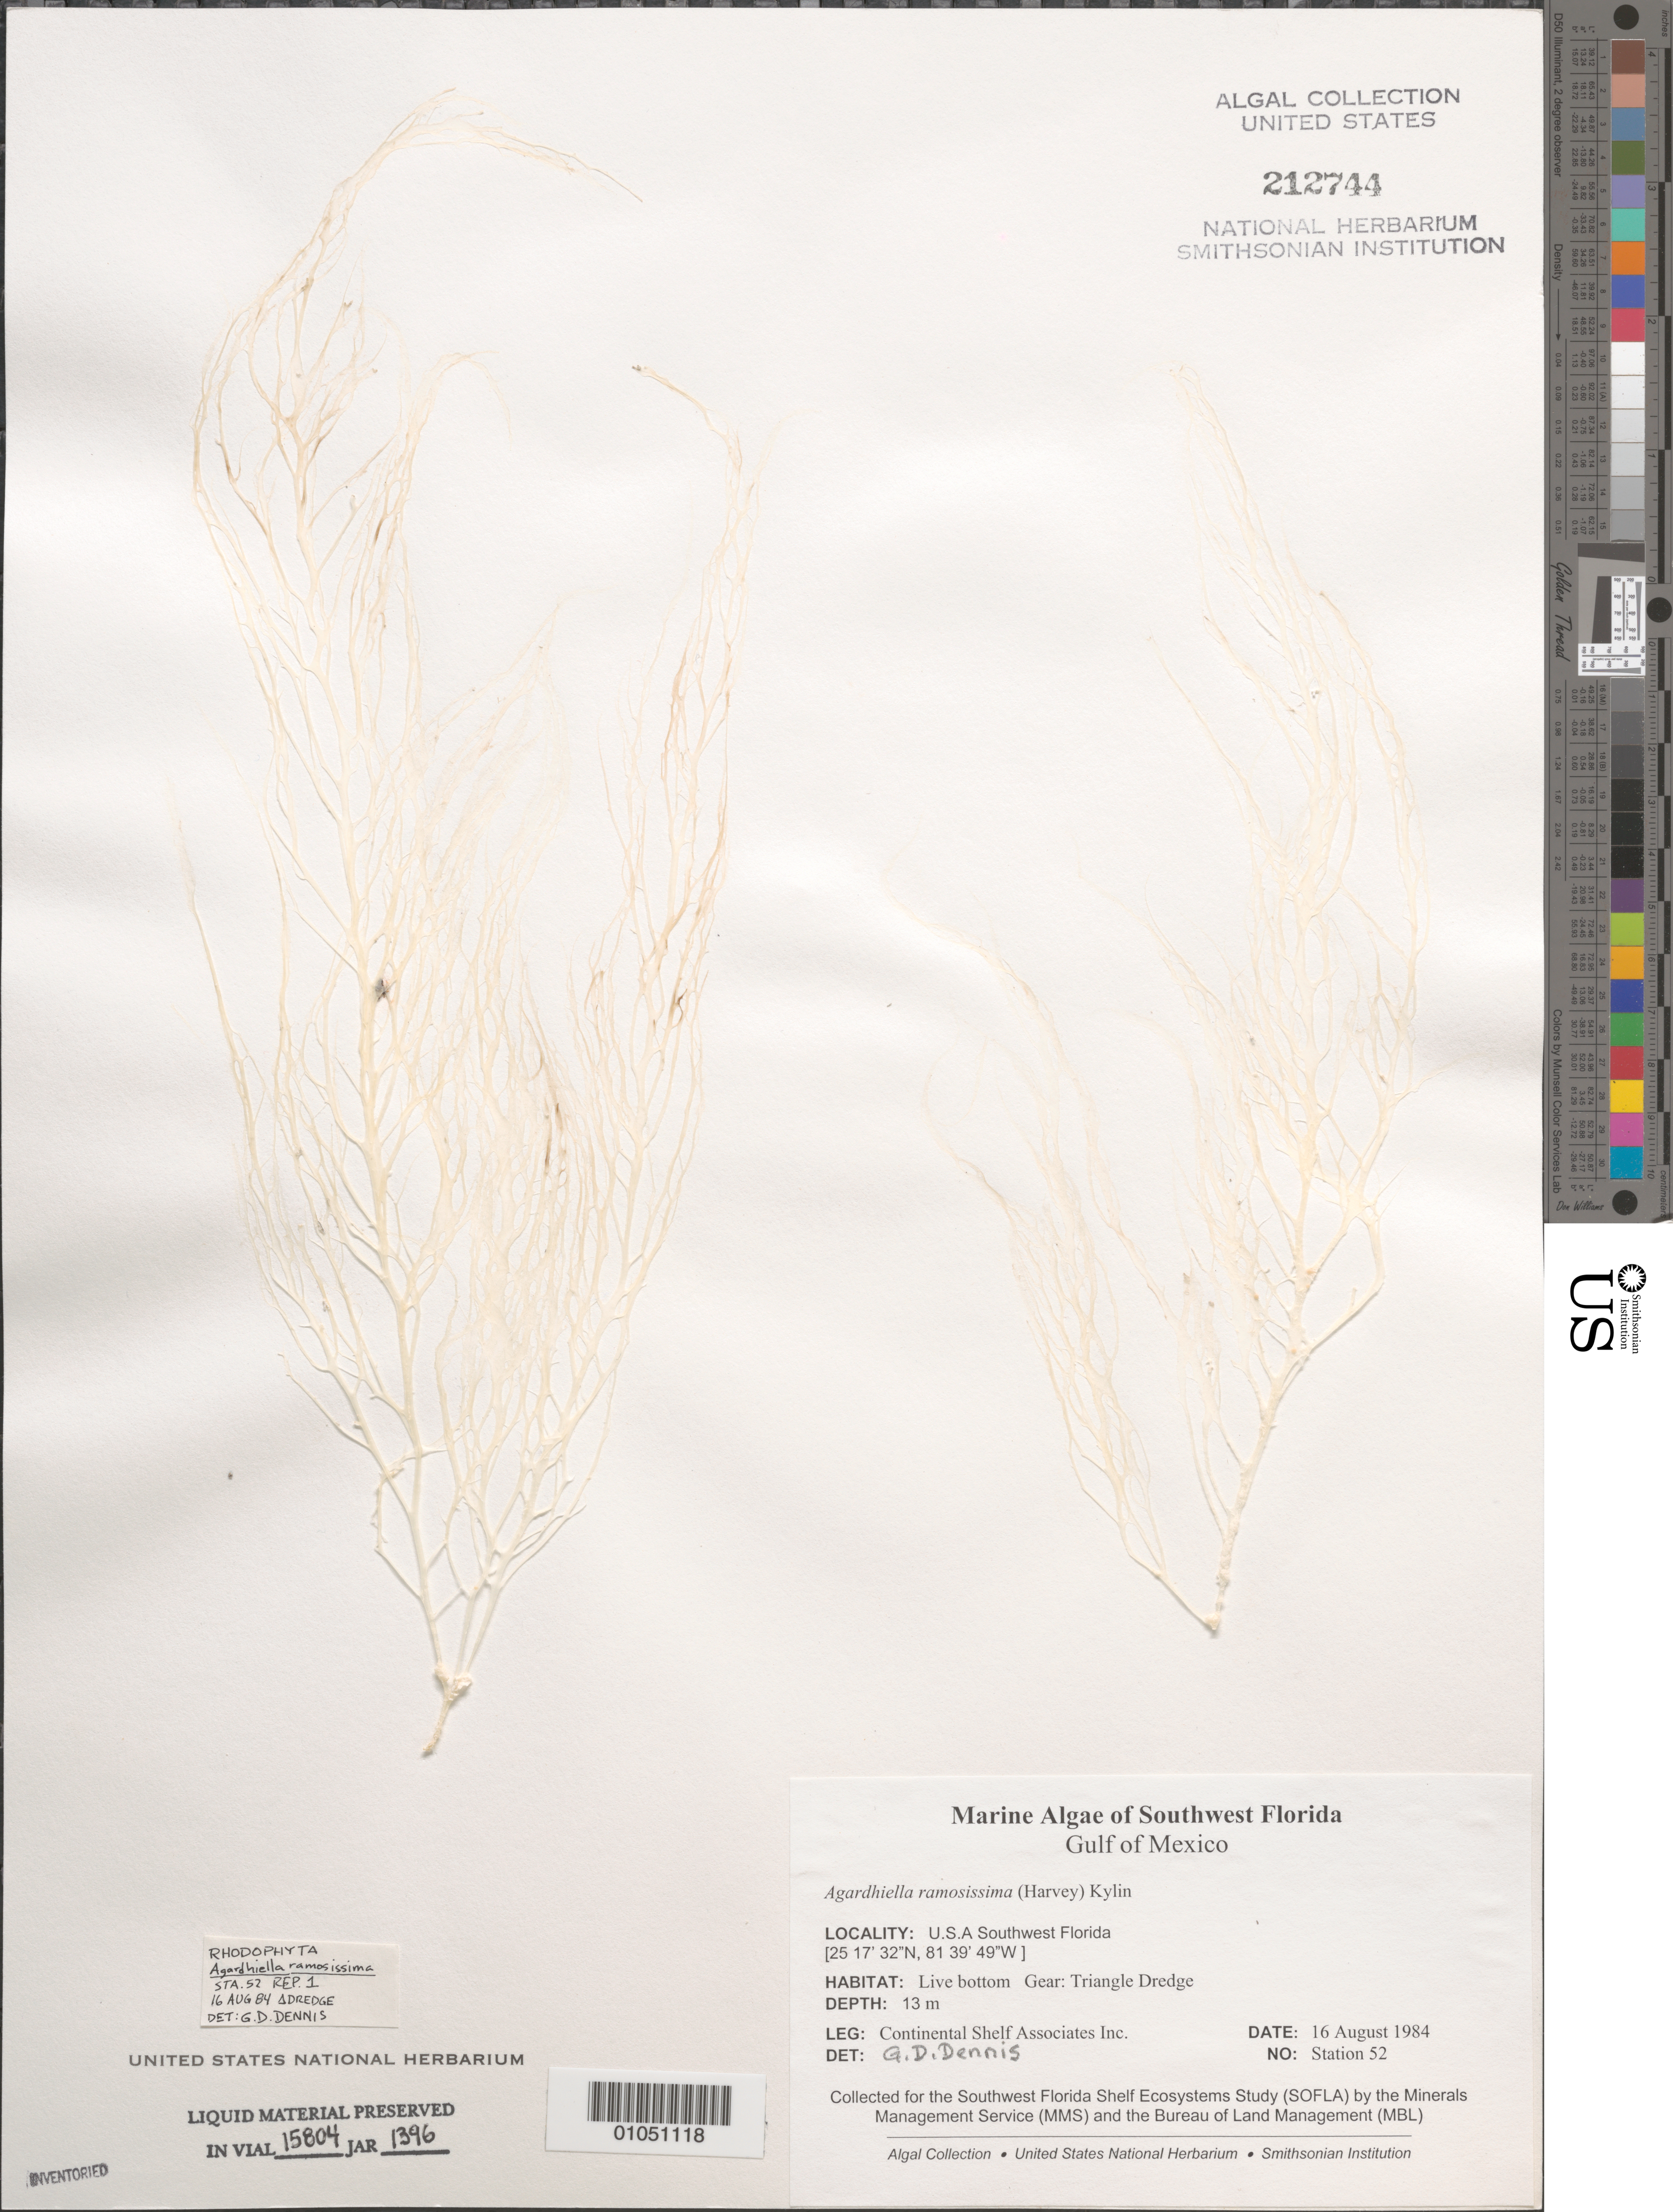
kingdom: Plantae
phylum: Rhodophyta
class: Florideophyceae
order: Gigartinales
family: Solieriaceae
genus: Agardhiella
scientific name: Agardhiella ramosissima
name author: (Harv.) Kylin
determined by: Dennis, G. D.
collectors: Continental Shelf Associates Inc.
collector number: Station 52 Repl 1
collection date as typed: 16 Aug 1984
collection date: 1984-08-16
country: United States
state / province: Florida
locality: Gulf of Mexico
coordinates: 25 17'32"N, 81 39'49"W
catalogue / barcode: US 212744